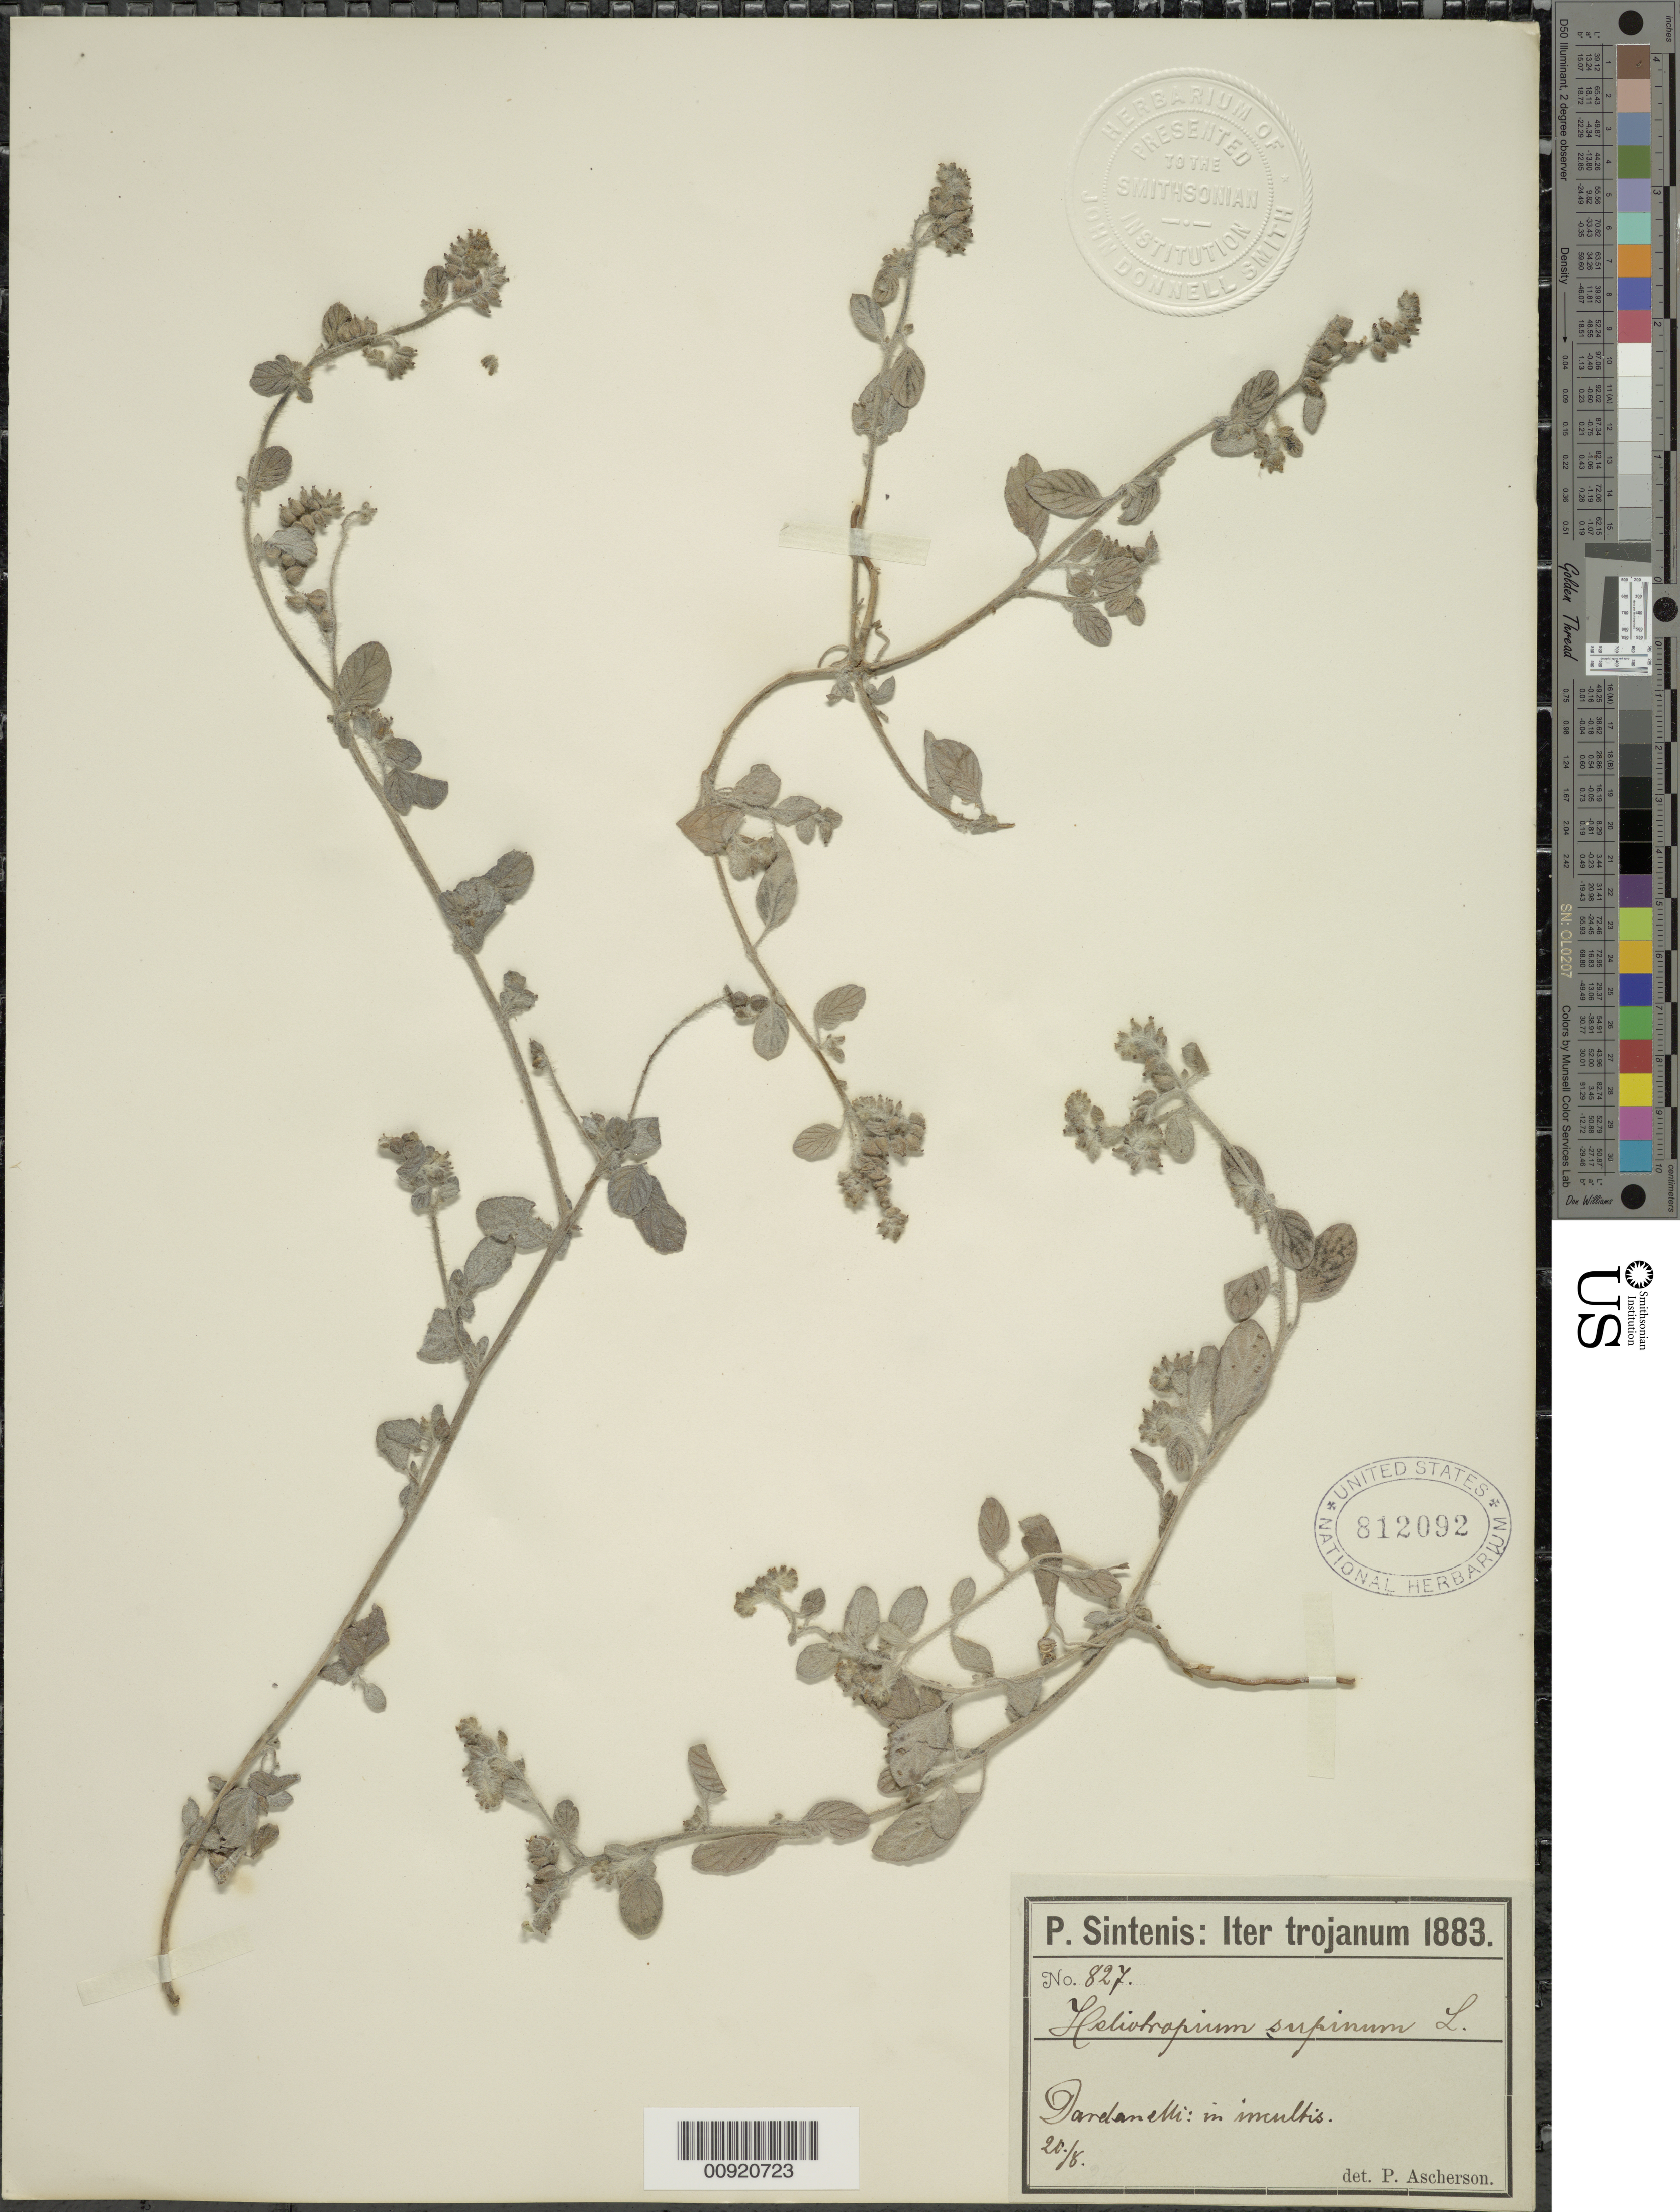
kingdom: Plantae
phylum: Tracheophyta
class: Magnoliopsida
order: Boraginales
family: Heliotropiaceae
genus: Heliotropium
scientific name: Heliotropium supinum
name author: L.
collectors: P. Sintenis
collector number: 827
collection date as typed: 20 Aug 1883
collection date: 1883-08-20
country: Turkey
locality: Dardanelli: in incultis.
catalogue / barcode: US 812092